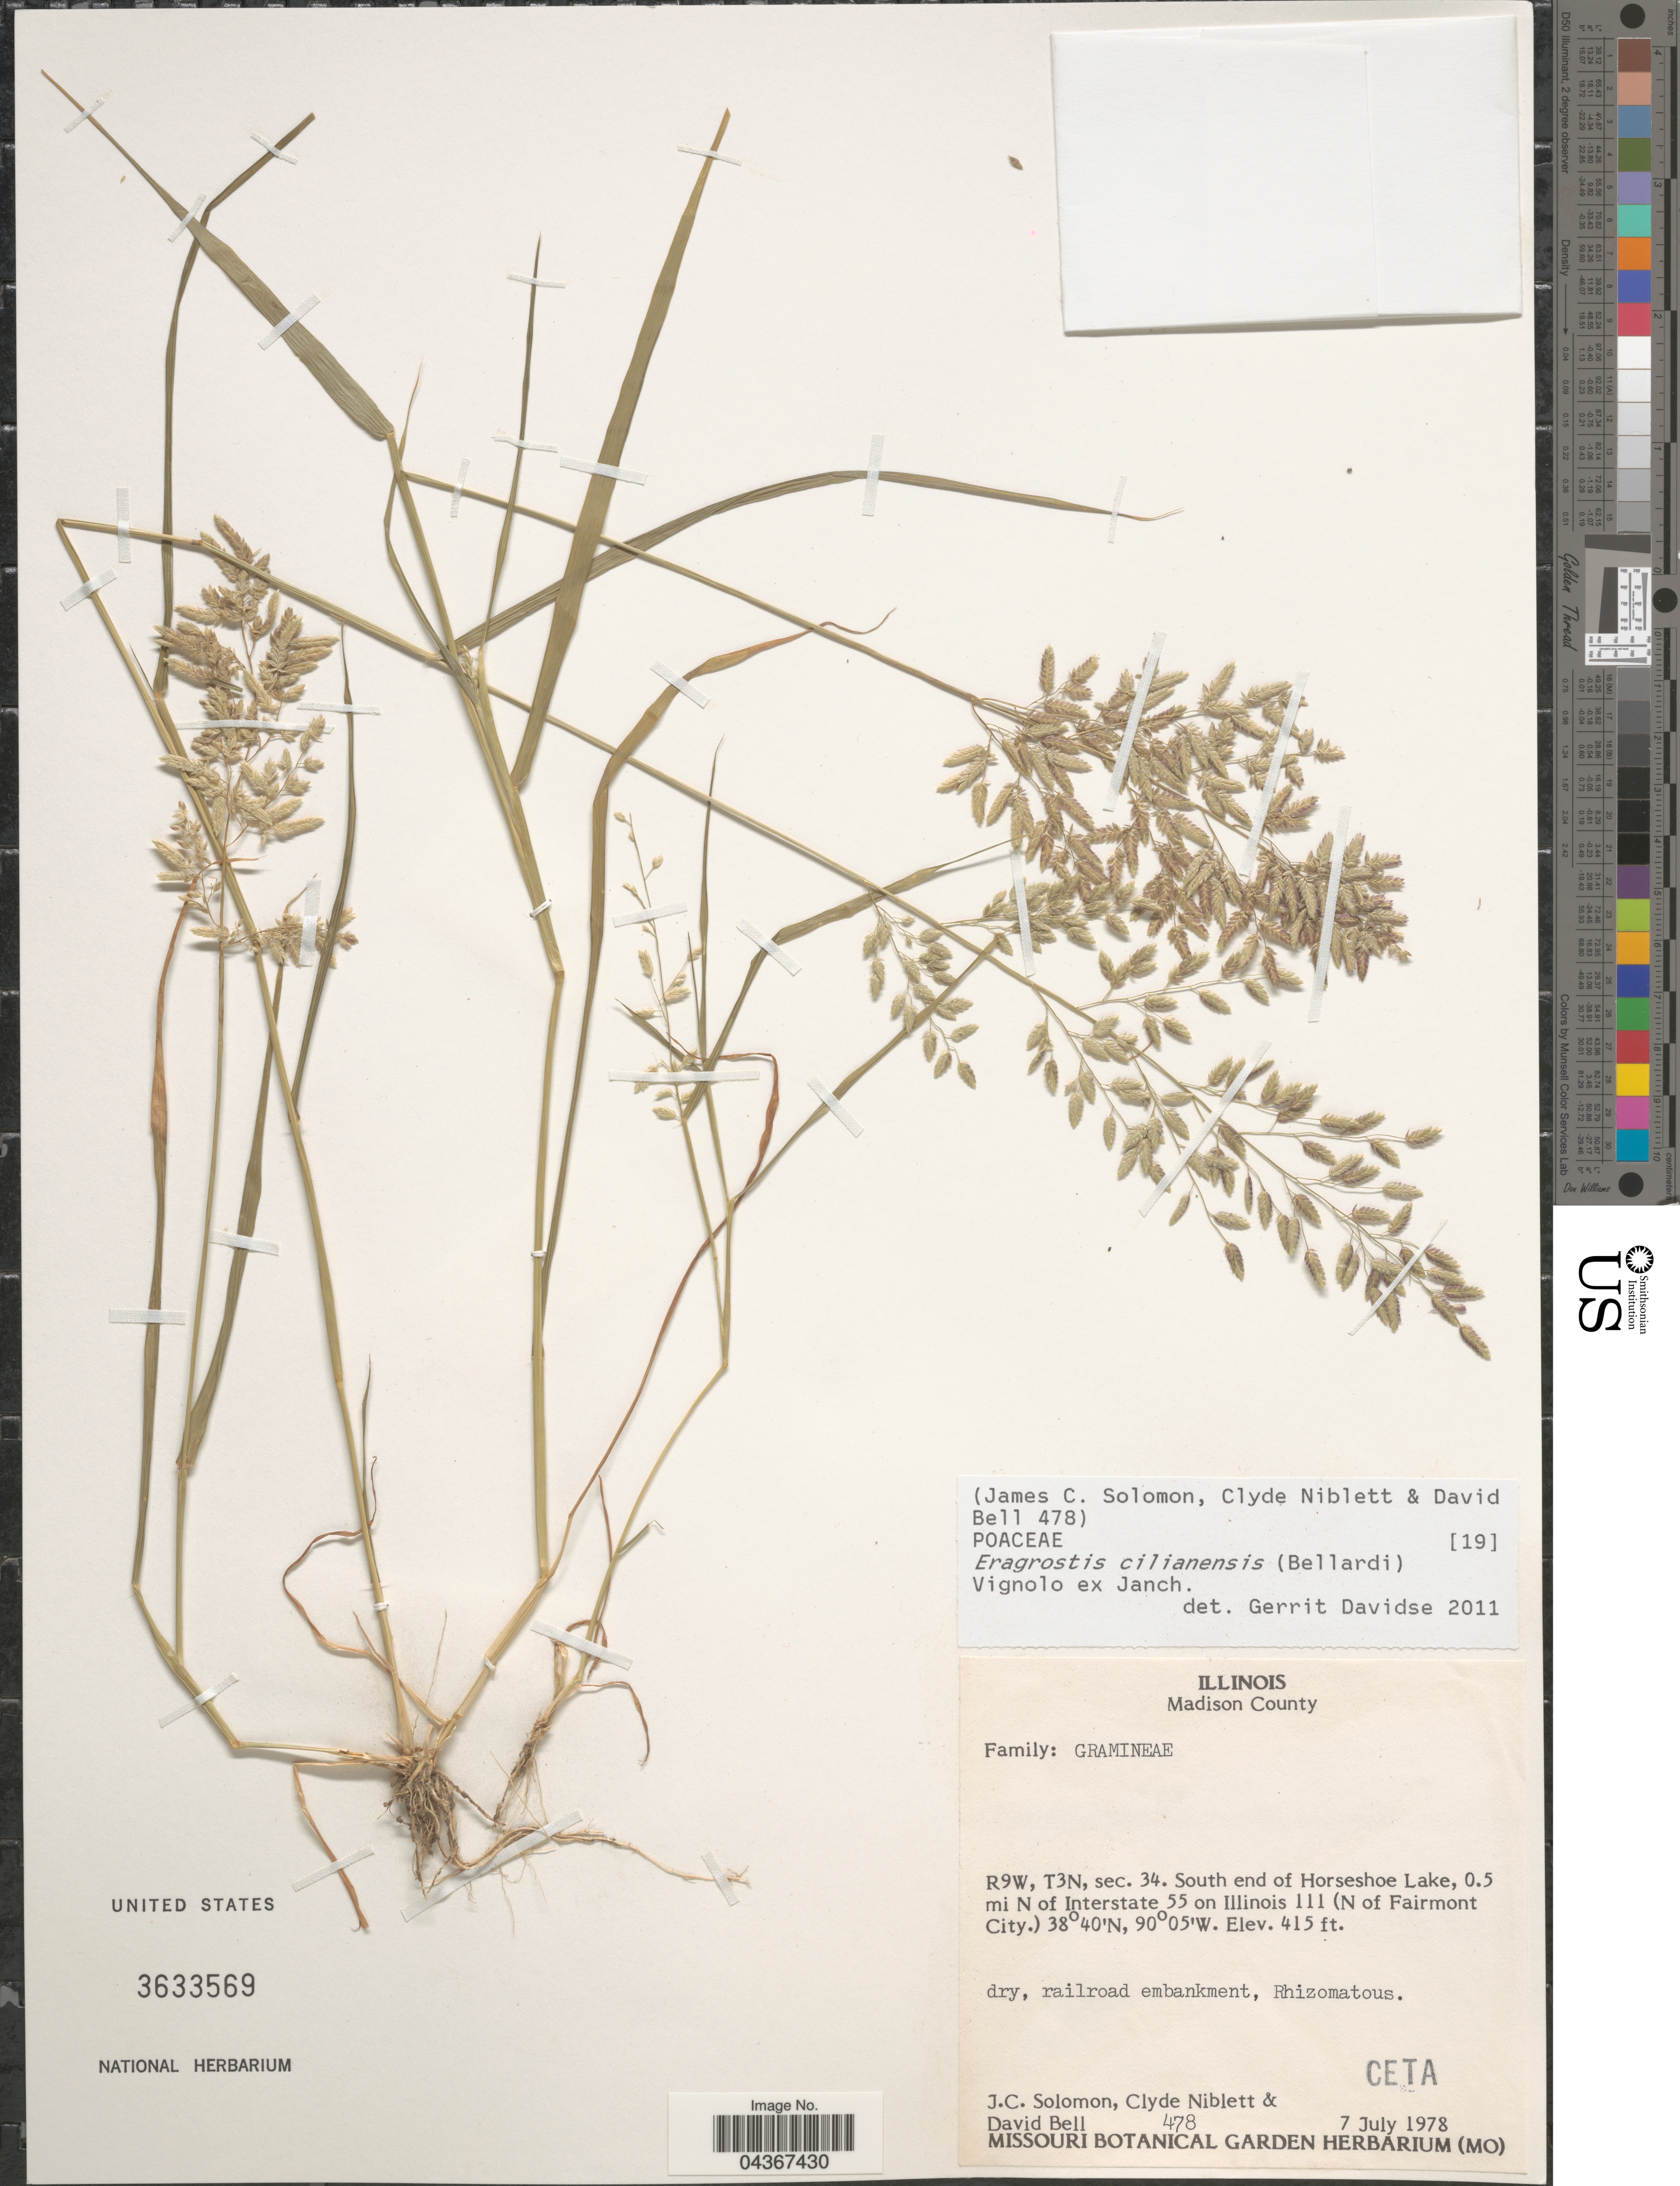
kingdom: Plantae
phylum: Tracheophyta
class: Liliopsida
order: Poales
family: Poaceae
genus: Eragrostis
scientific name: Eragrostis cilianensis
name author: (Bellardi) Vignolo ex Janch.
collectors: J. C. Solomon, C. Niblett & D. Bell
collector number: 478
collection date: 1978-07-07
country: United States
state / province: Illinois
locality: Madison County. R9W, T3N, sec. 34. South end of Horseshoe Lake, 0.5 mi N of Interstate 55 on Illinois 111 (N of Fairmont City.).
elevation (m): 126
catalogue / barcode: US 3633569